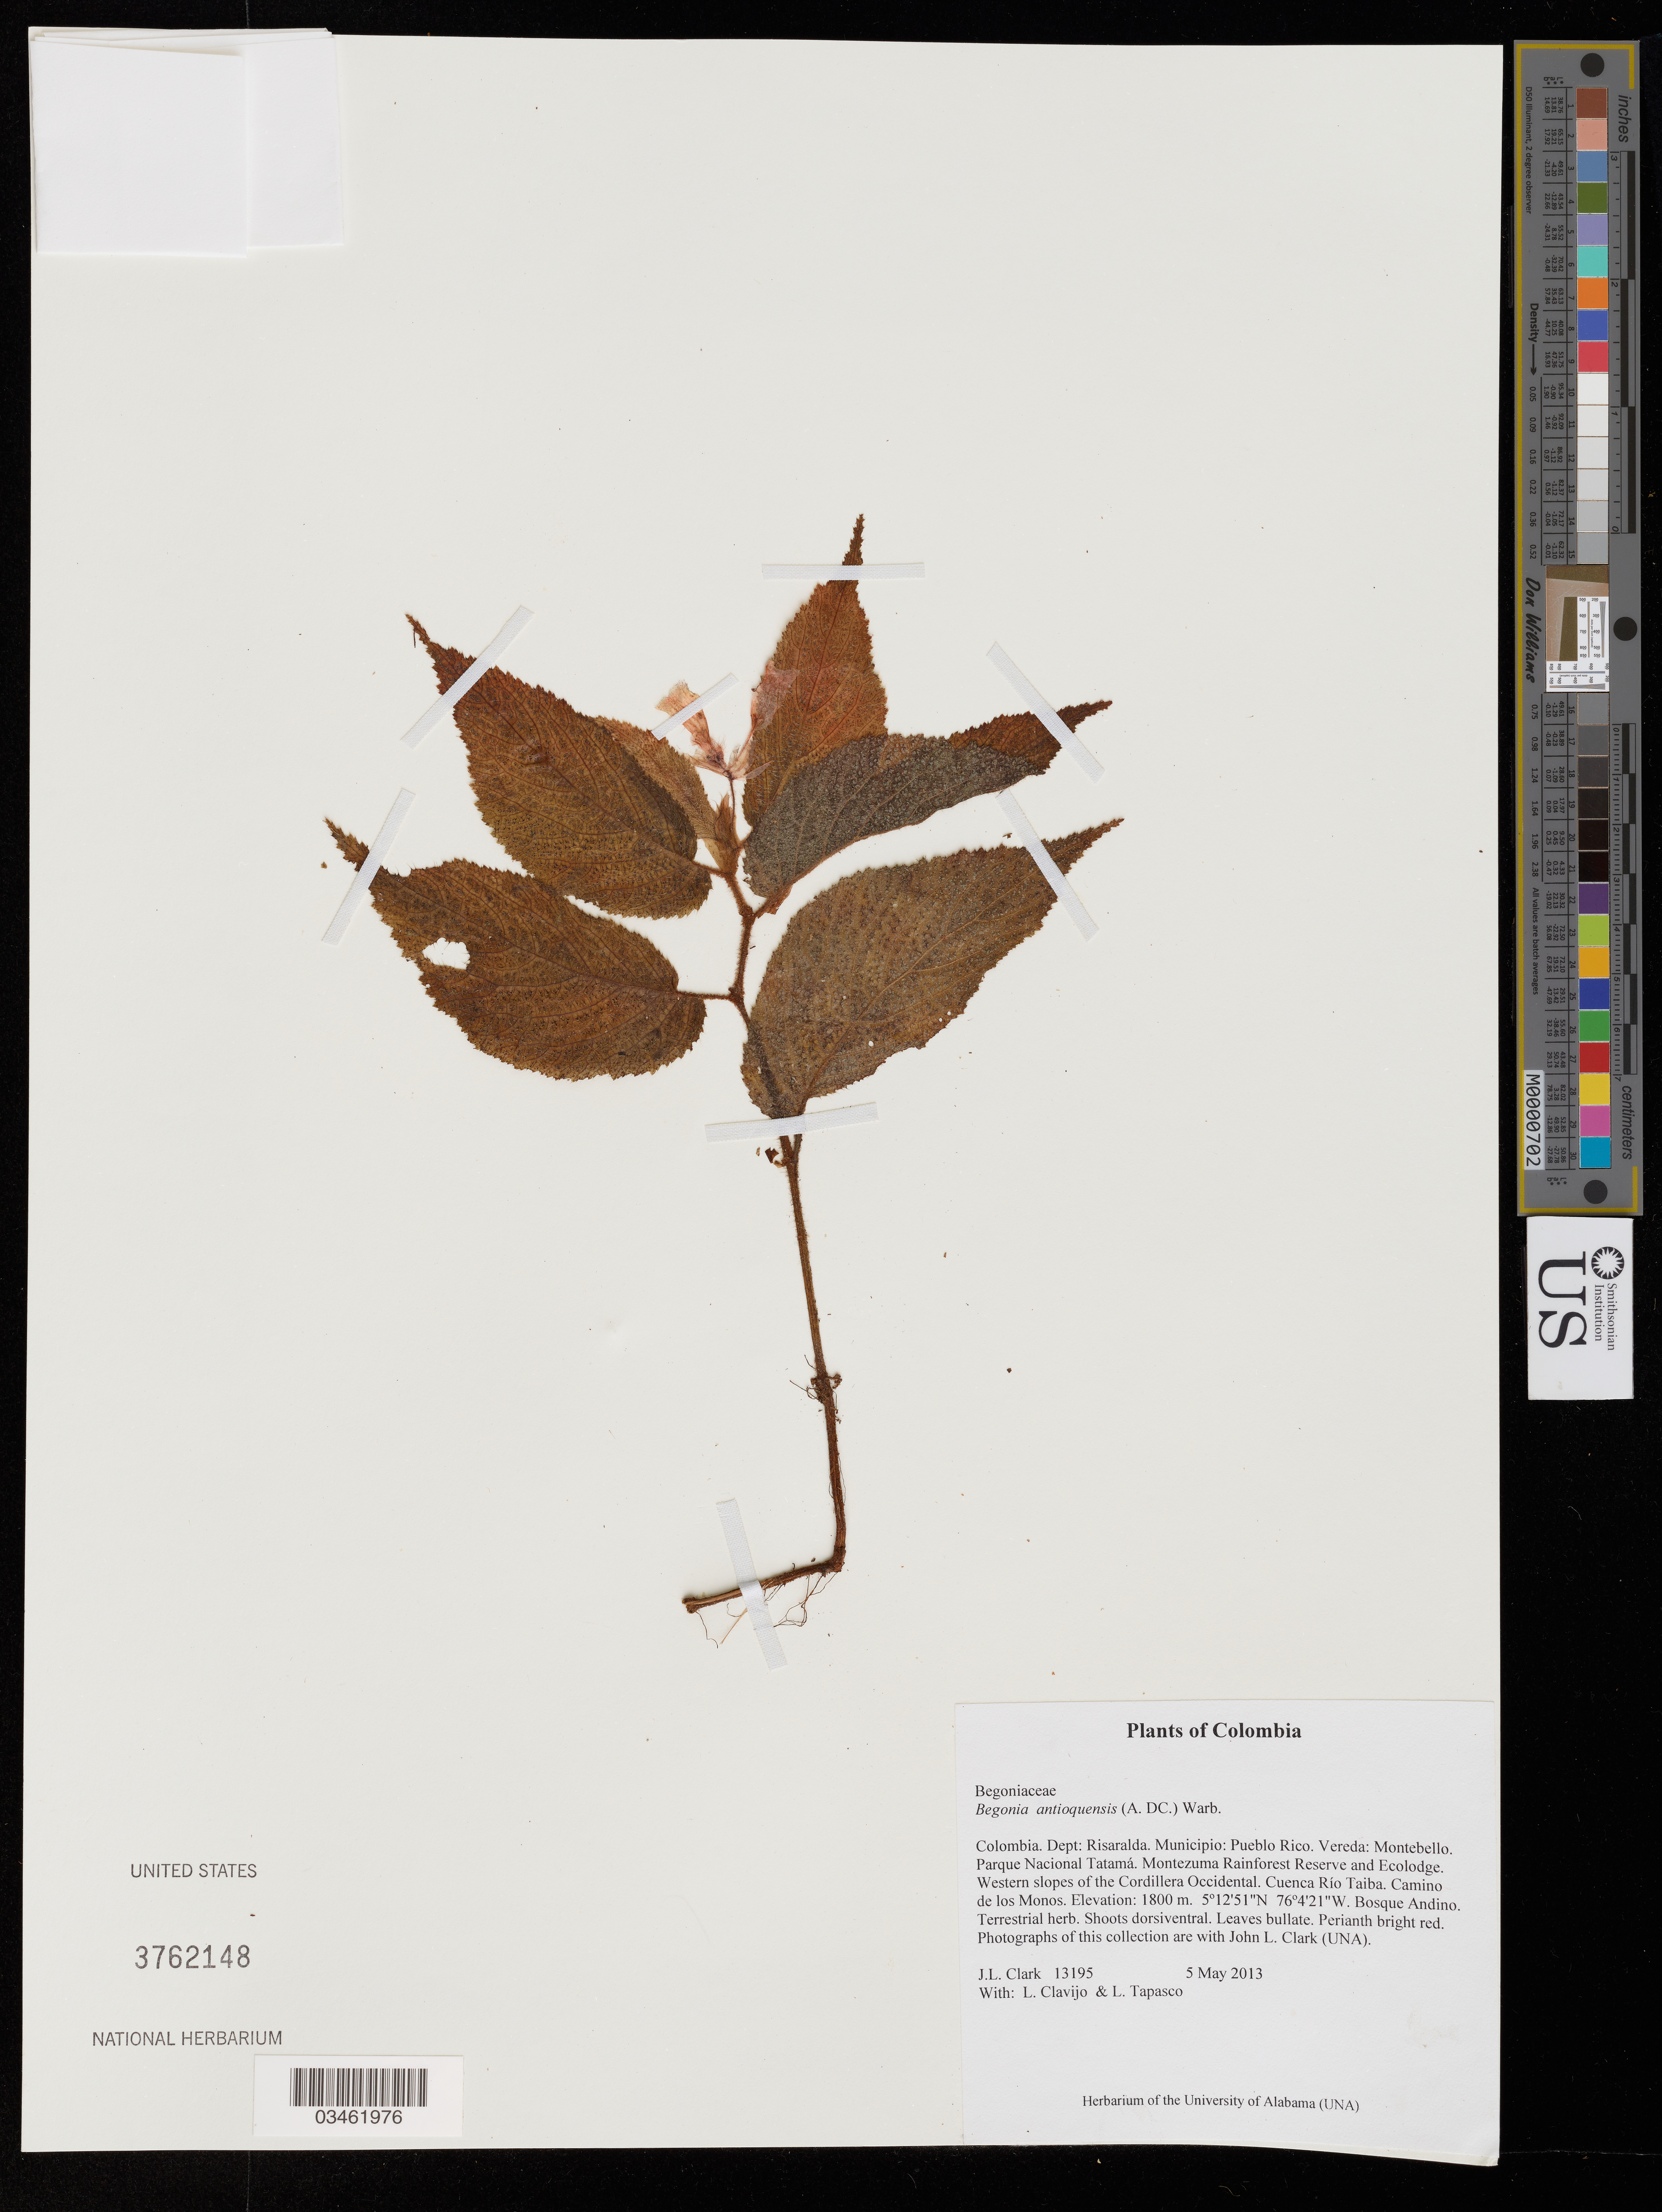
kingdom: Plantae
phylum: Tracheophyta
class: Magnoliopsida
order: Cucurbitales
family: Begoniaceae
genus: Begonia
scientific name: Begonia antioquensis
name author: (A. DC.) Warb.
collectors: J. L. Clark, L. Clavijo & L. Tapasco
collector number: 13195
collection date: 2013-05-05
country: Colombia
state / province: Risaralda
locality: Dept: Risaralda. Municipio: Pueblo Rico. Vereda: Montebello. Parque Nacional Tatamá. Montezuma Rainforest Reserve and Ecolodge. Western slopes of the Cordillera Occidental. Cuenca Río Taiba. Camino de los Monos.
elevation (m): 1800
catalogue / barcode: US 3762148